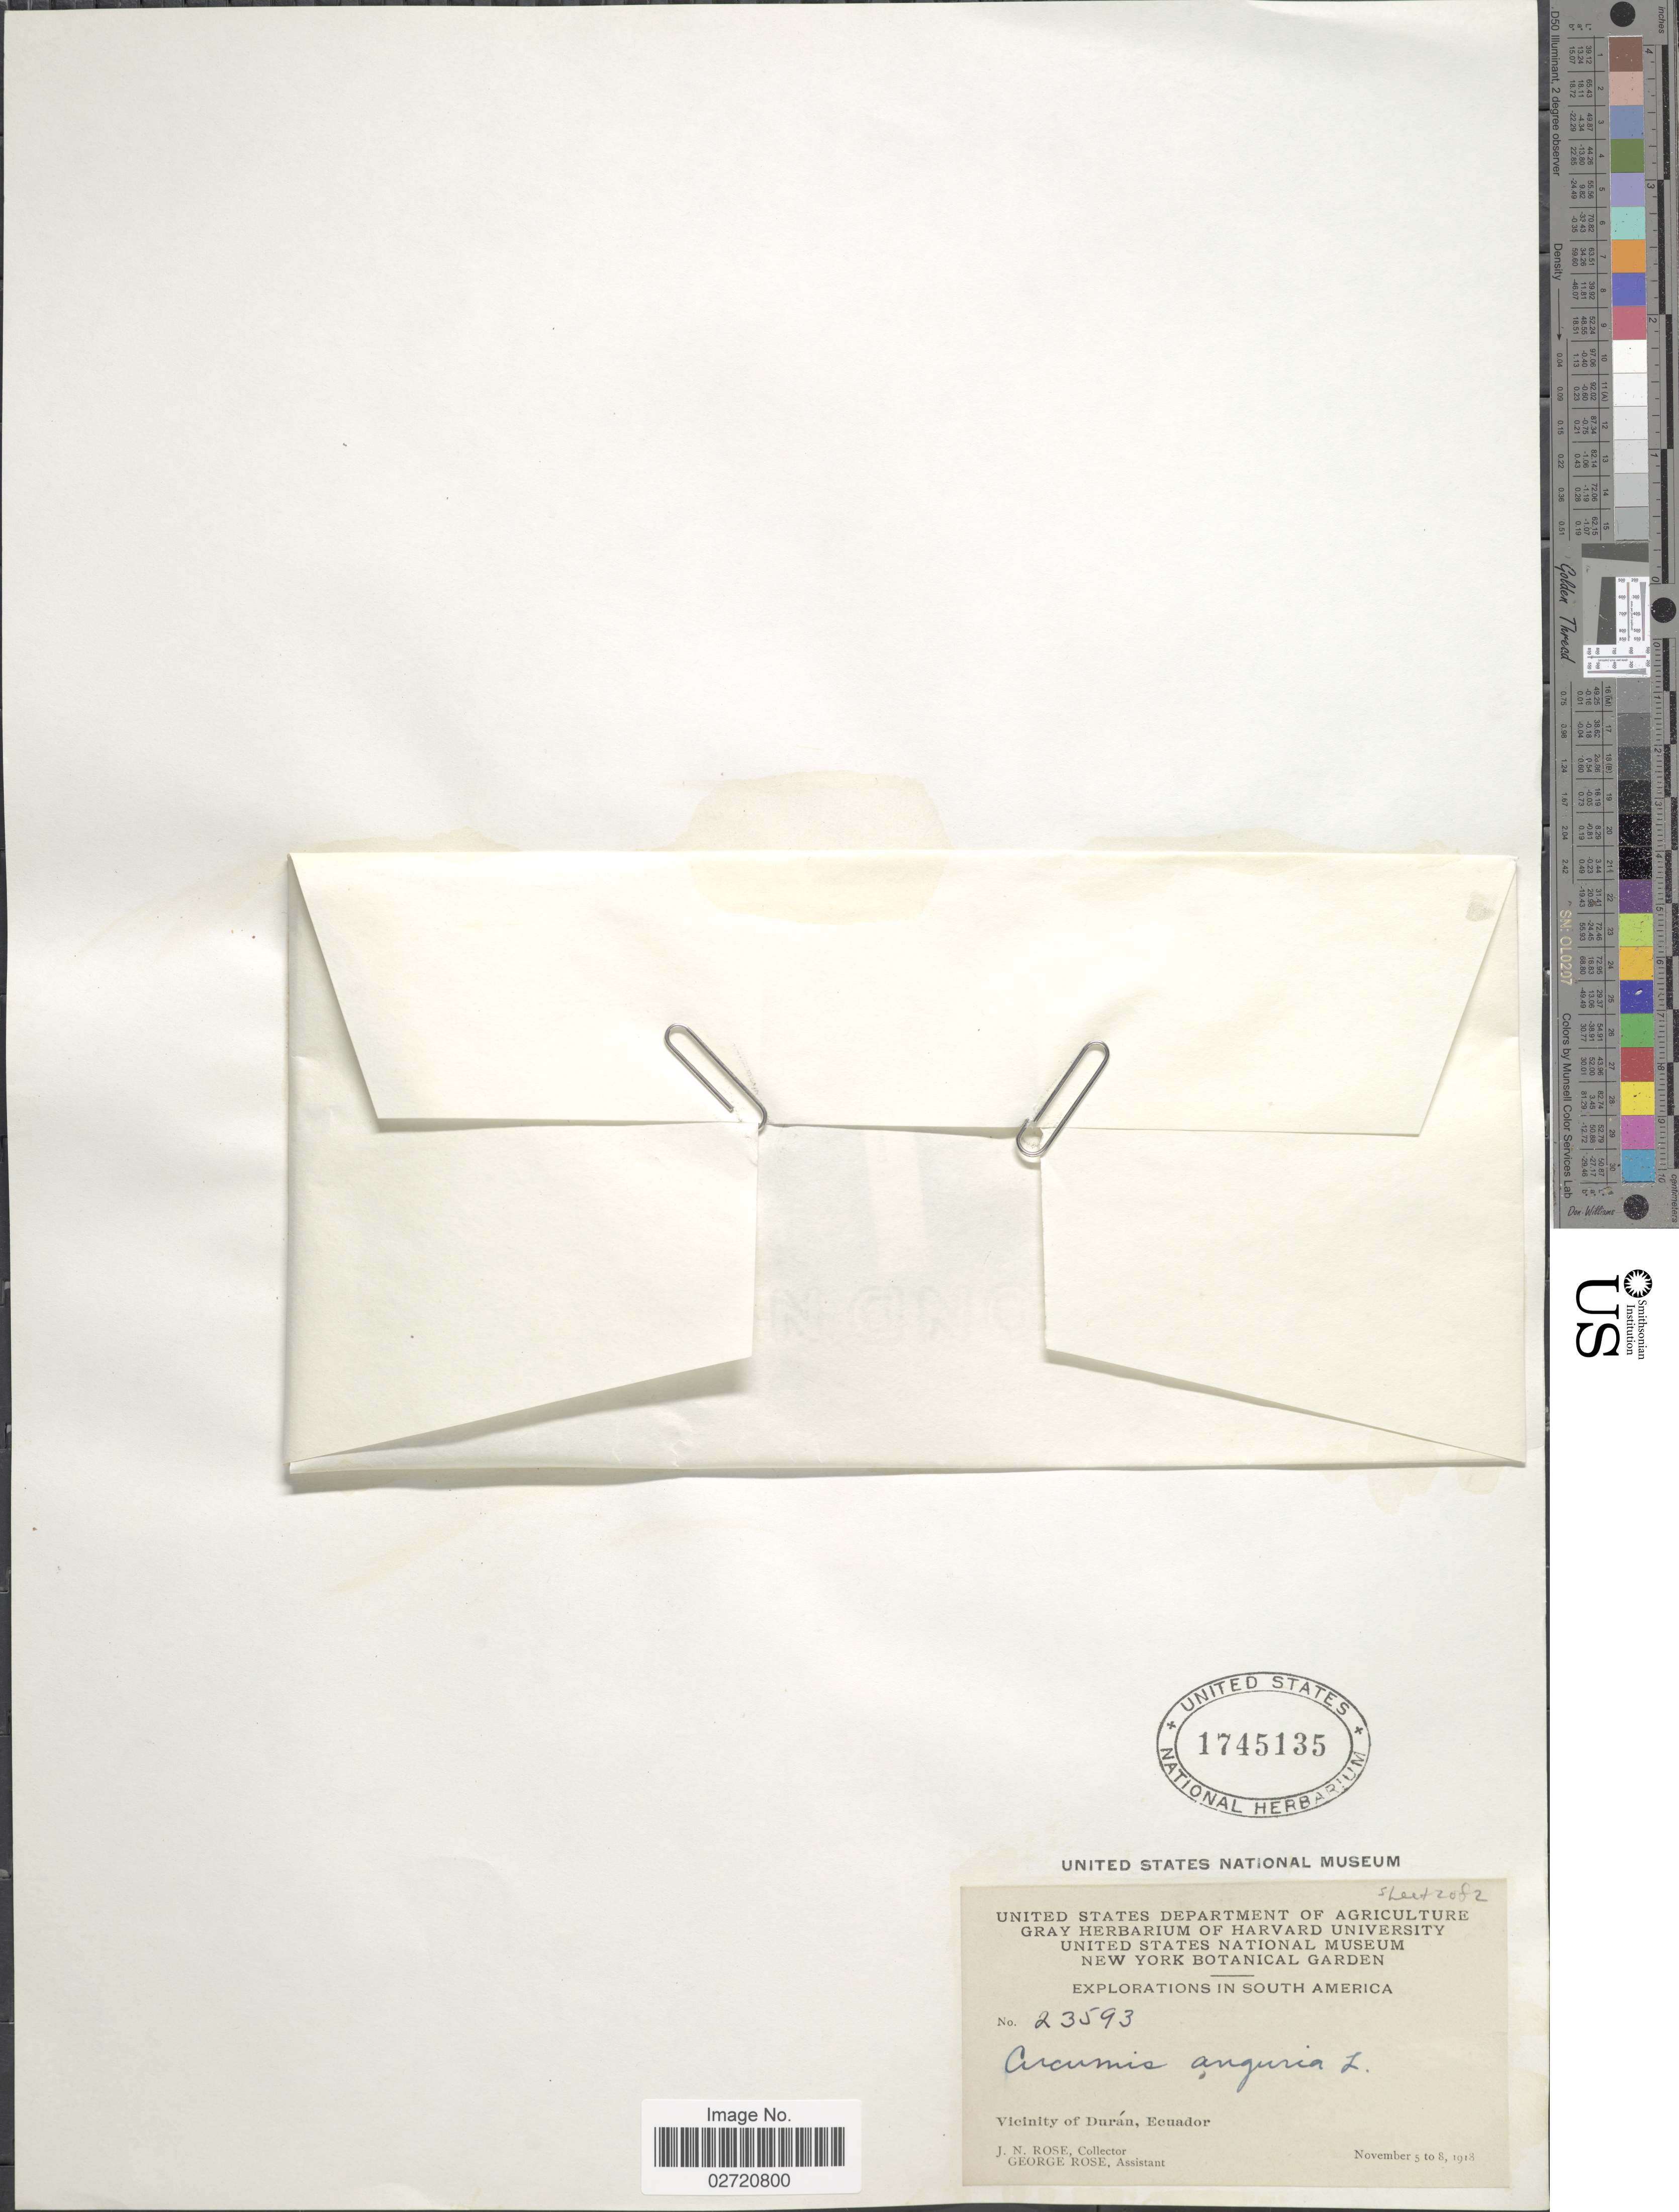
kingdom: Plantae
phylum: Tracheophyta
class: Magnoliopsida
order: Cucurbitales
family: Cucurbitaceae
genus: Cucumis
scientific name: Cucumis anguria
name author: L.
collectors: J. N. Rose & G. Rose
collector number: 23593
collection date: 1918-11-05/1918-11-08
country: Ecuador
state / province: Guayas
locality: Vicinity of Duran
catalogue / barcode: US 1745135